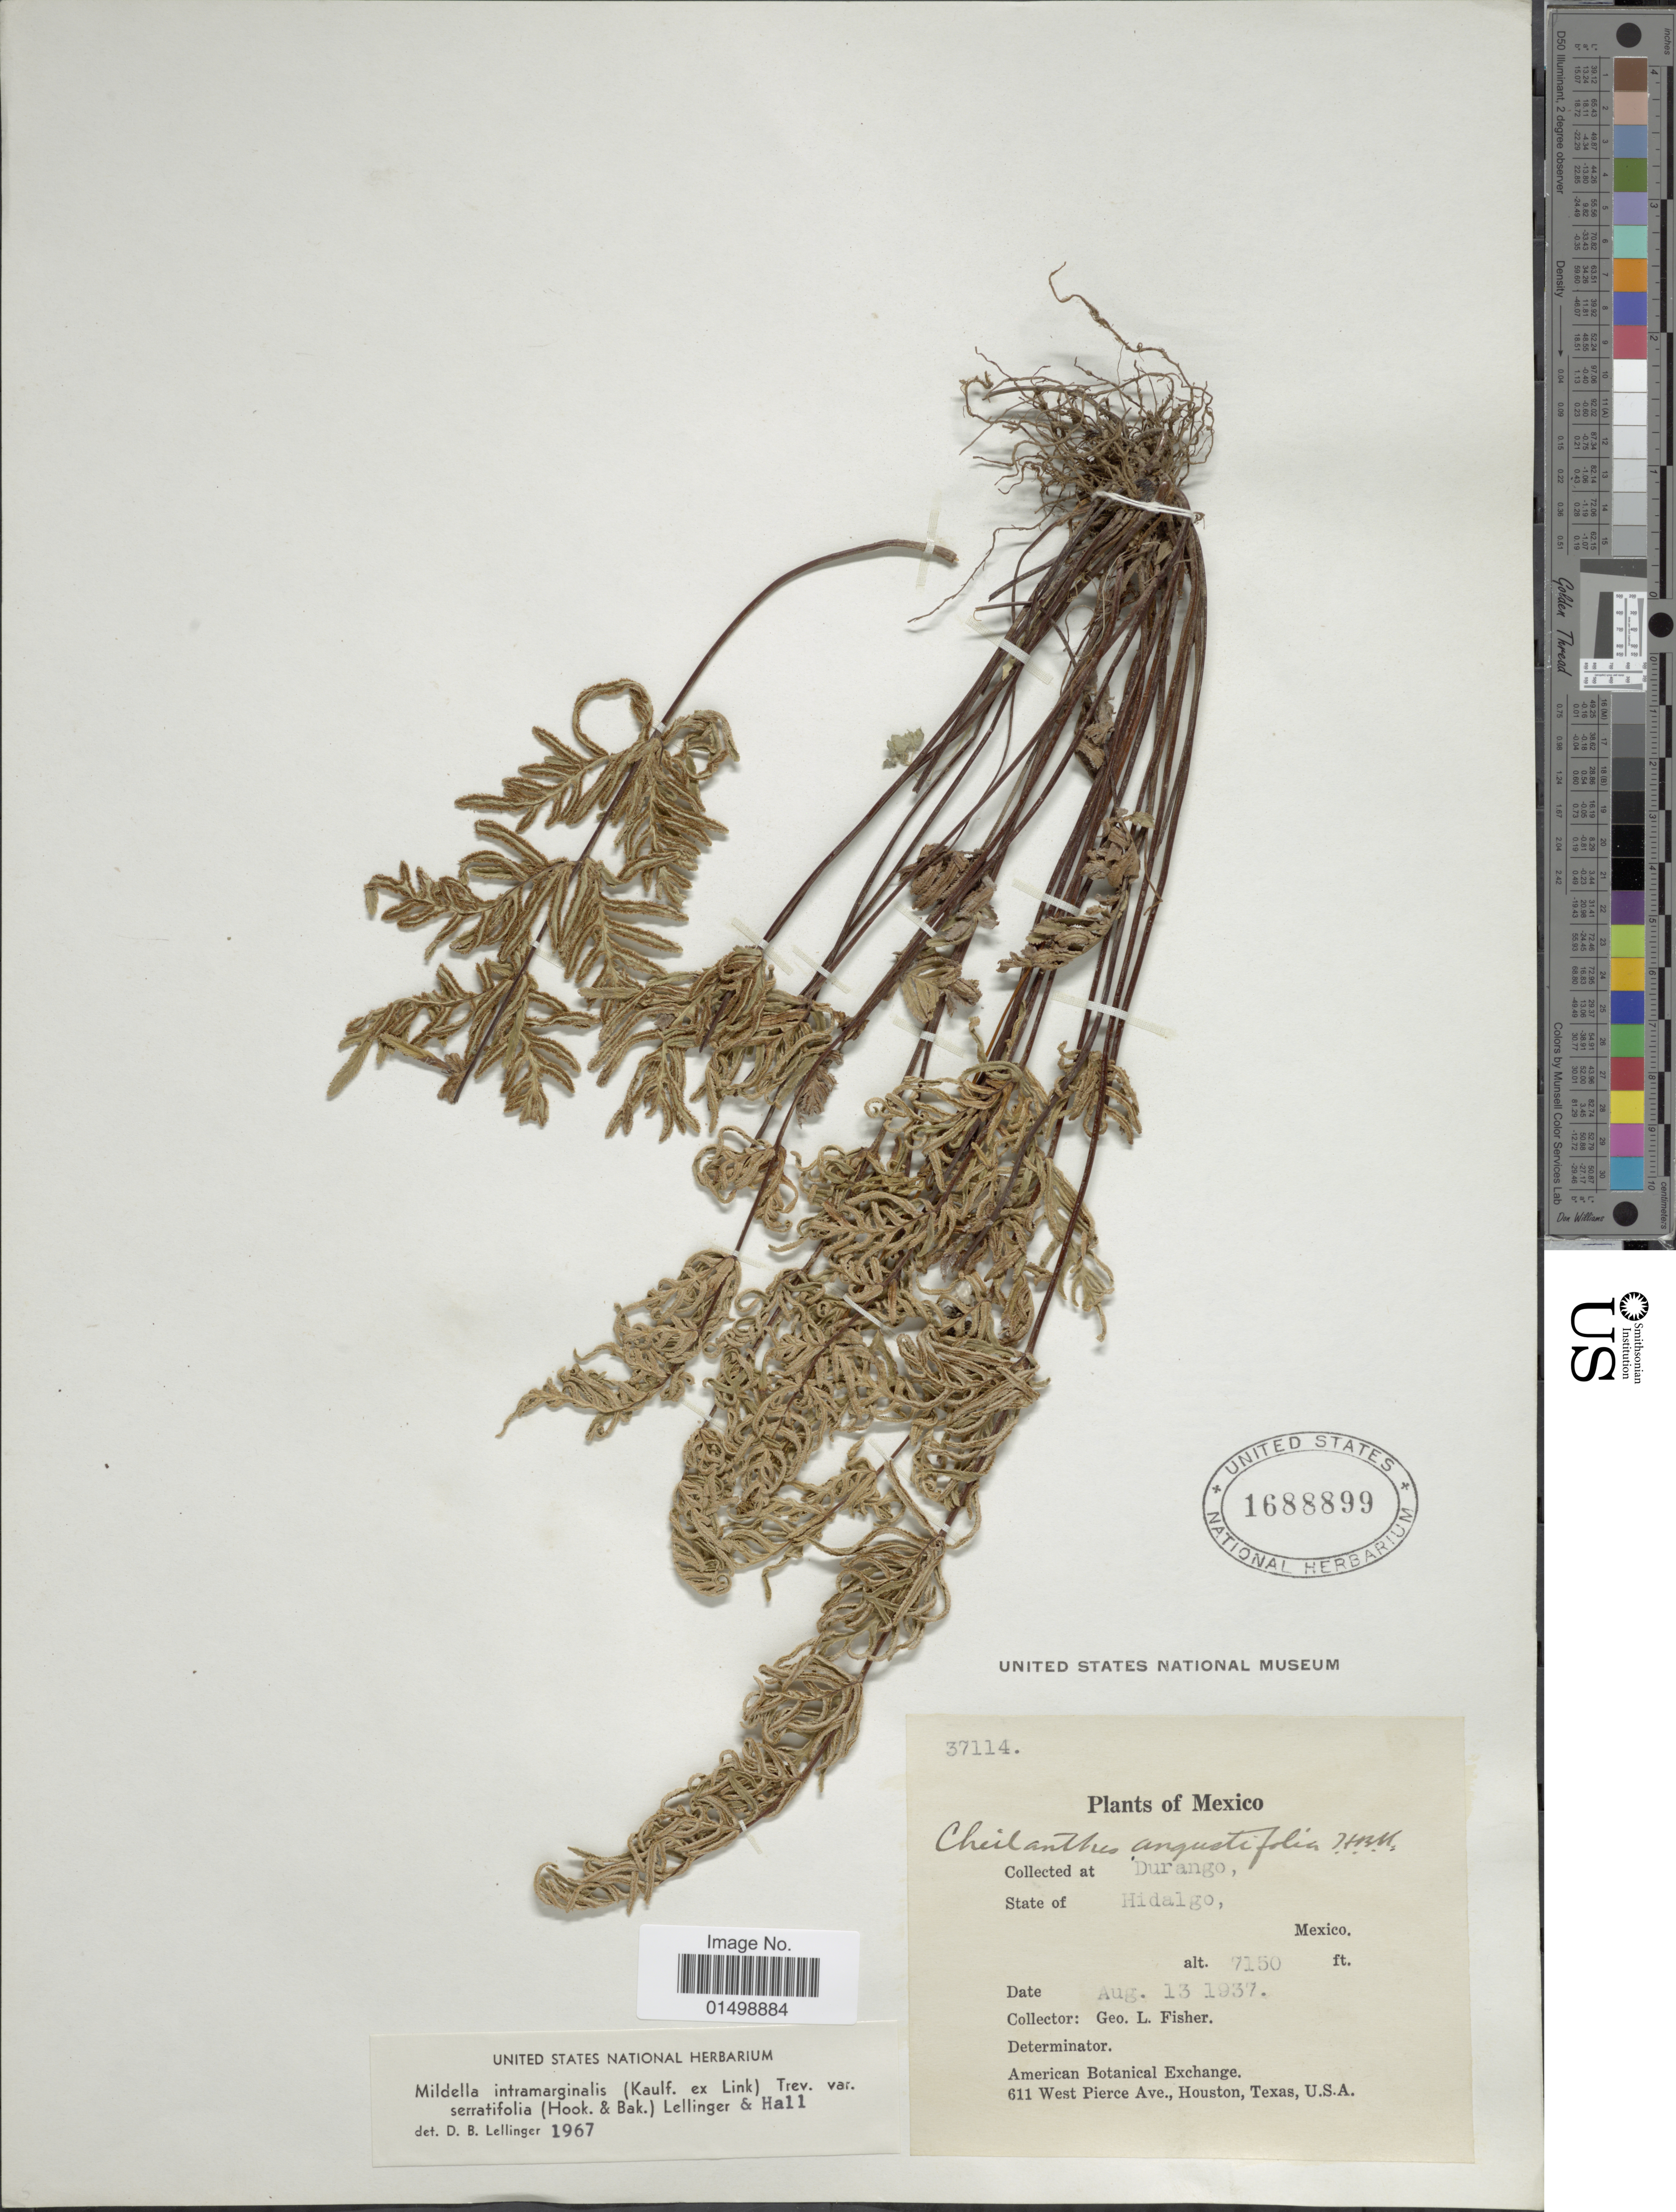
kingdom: Plantae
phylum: Tracheophyta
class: Polypodiopsida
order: Polypodiales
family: Pteridaceae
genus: Cheilanthes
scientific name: Cheilanthes intramarginalis var. serratifolia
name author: (Kaulf.) Hook.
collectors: G. L. Fisher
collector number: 37114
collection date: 1937-08-13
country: Mexico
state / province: Hidalgo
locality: Durango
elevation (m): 2179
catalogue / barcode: US 1688899